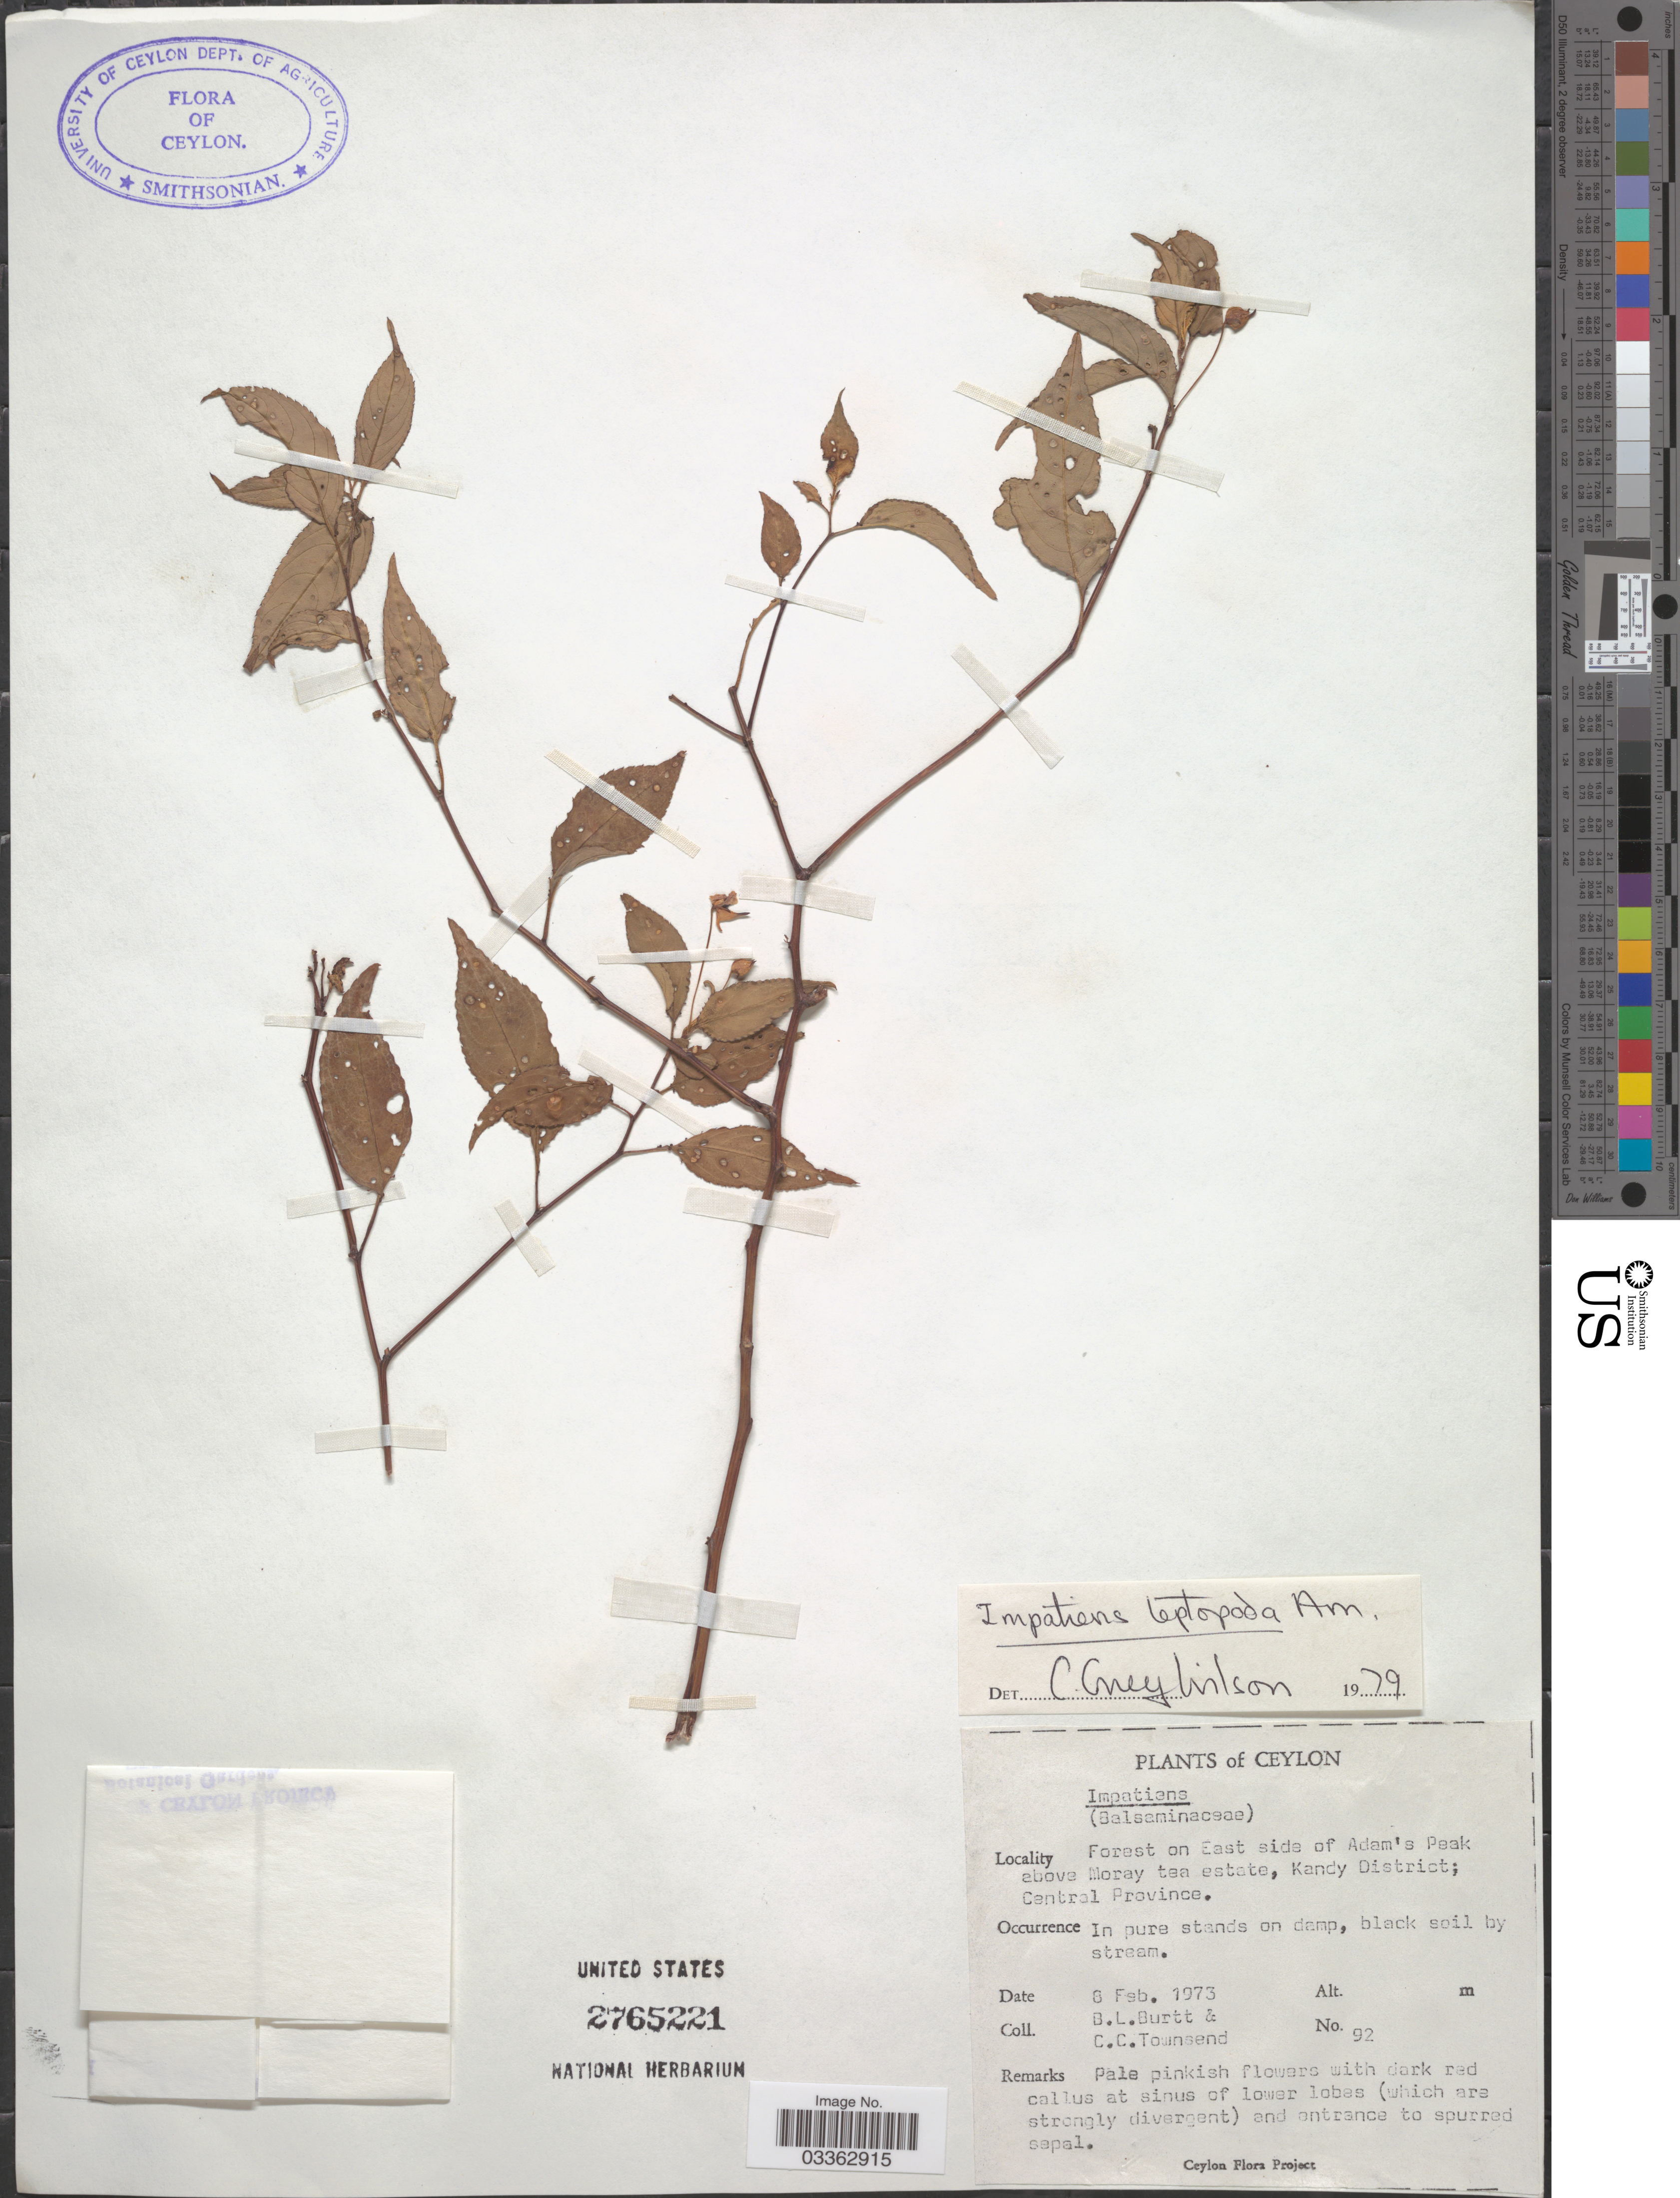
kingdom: Plantae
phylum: Tracheophyta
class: Magnoliopsida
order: Ericales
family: Balsaminaceae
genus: Impatiens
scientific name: Impatiens leptopoda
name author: Arn.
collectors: B. L. Burtt & C. C. Townsend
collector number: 92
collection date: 1973-02-08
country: Sri Lanka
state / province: Central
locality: Ceylon. Forest on East side of Adam's Peak above Moray tea estate, Kandy District.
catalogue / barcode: US 2765221